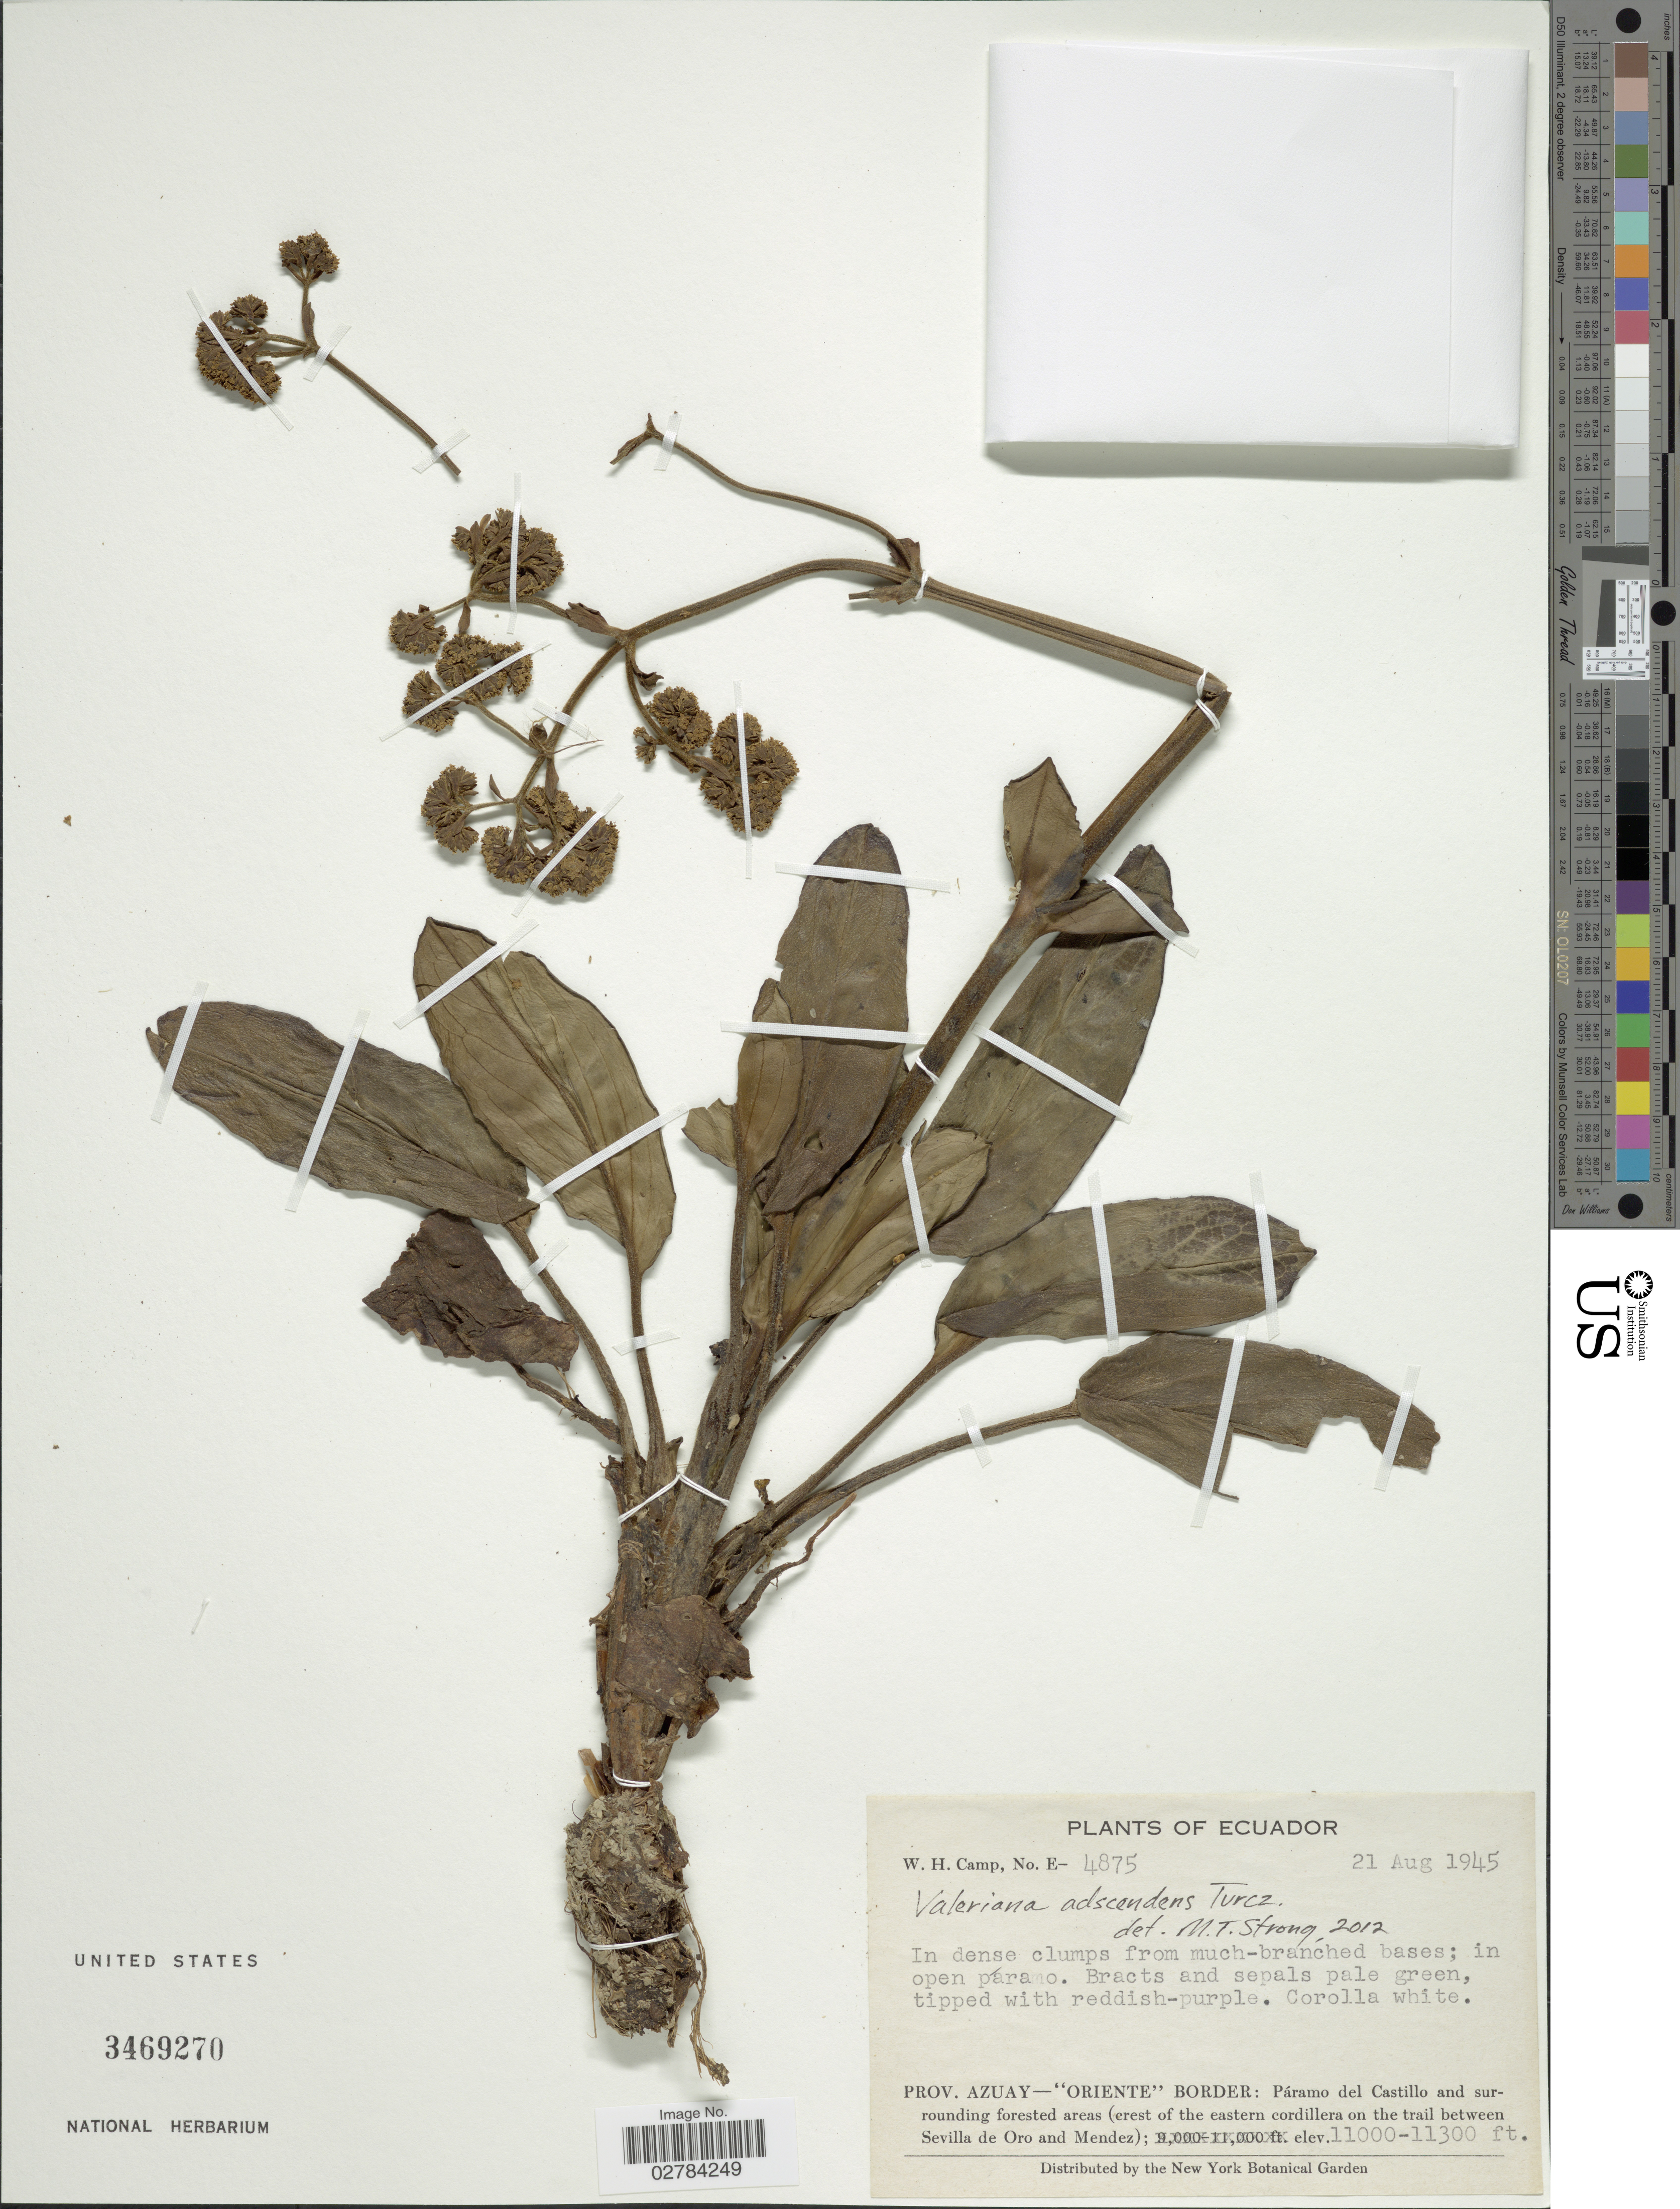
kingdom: Plantae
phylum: Tracheophyta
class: Magnoliopsida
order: Dipsacales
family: Caprifoliaceae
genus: Valeriana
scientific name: Valeriana adscendens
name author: Turcz.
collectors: W. H. Camp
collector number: E-4875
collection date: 1945-08-21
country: Ecuador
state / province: Azuay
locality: Prov. Azuay-"Oriente" Border: Páramo del Castillo and surrounding forested areas (crest of the eastern cordillera on the trail between Sevilla de Oro and Mendez).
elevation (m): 3353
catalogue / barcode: US 3469270